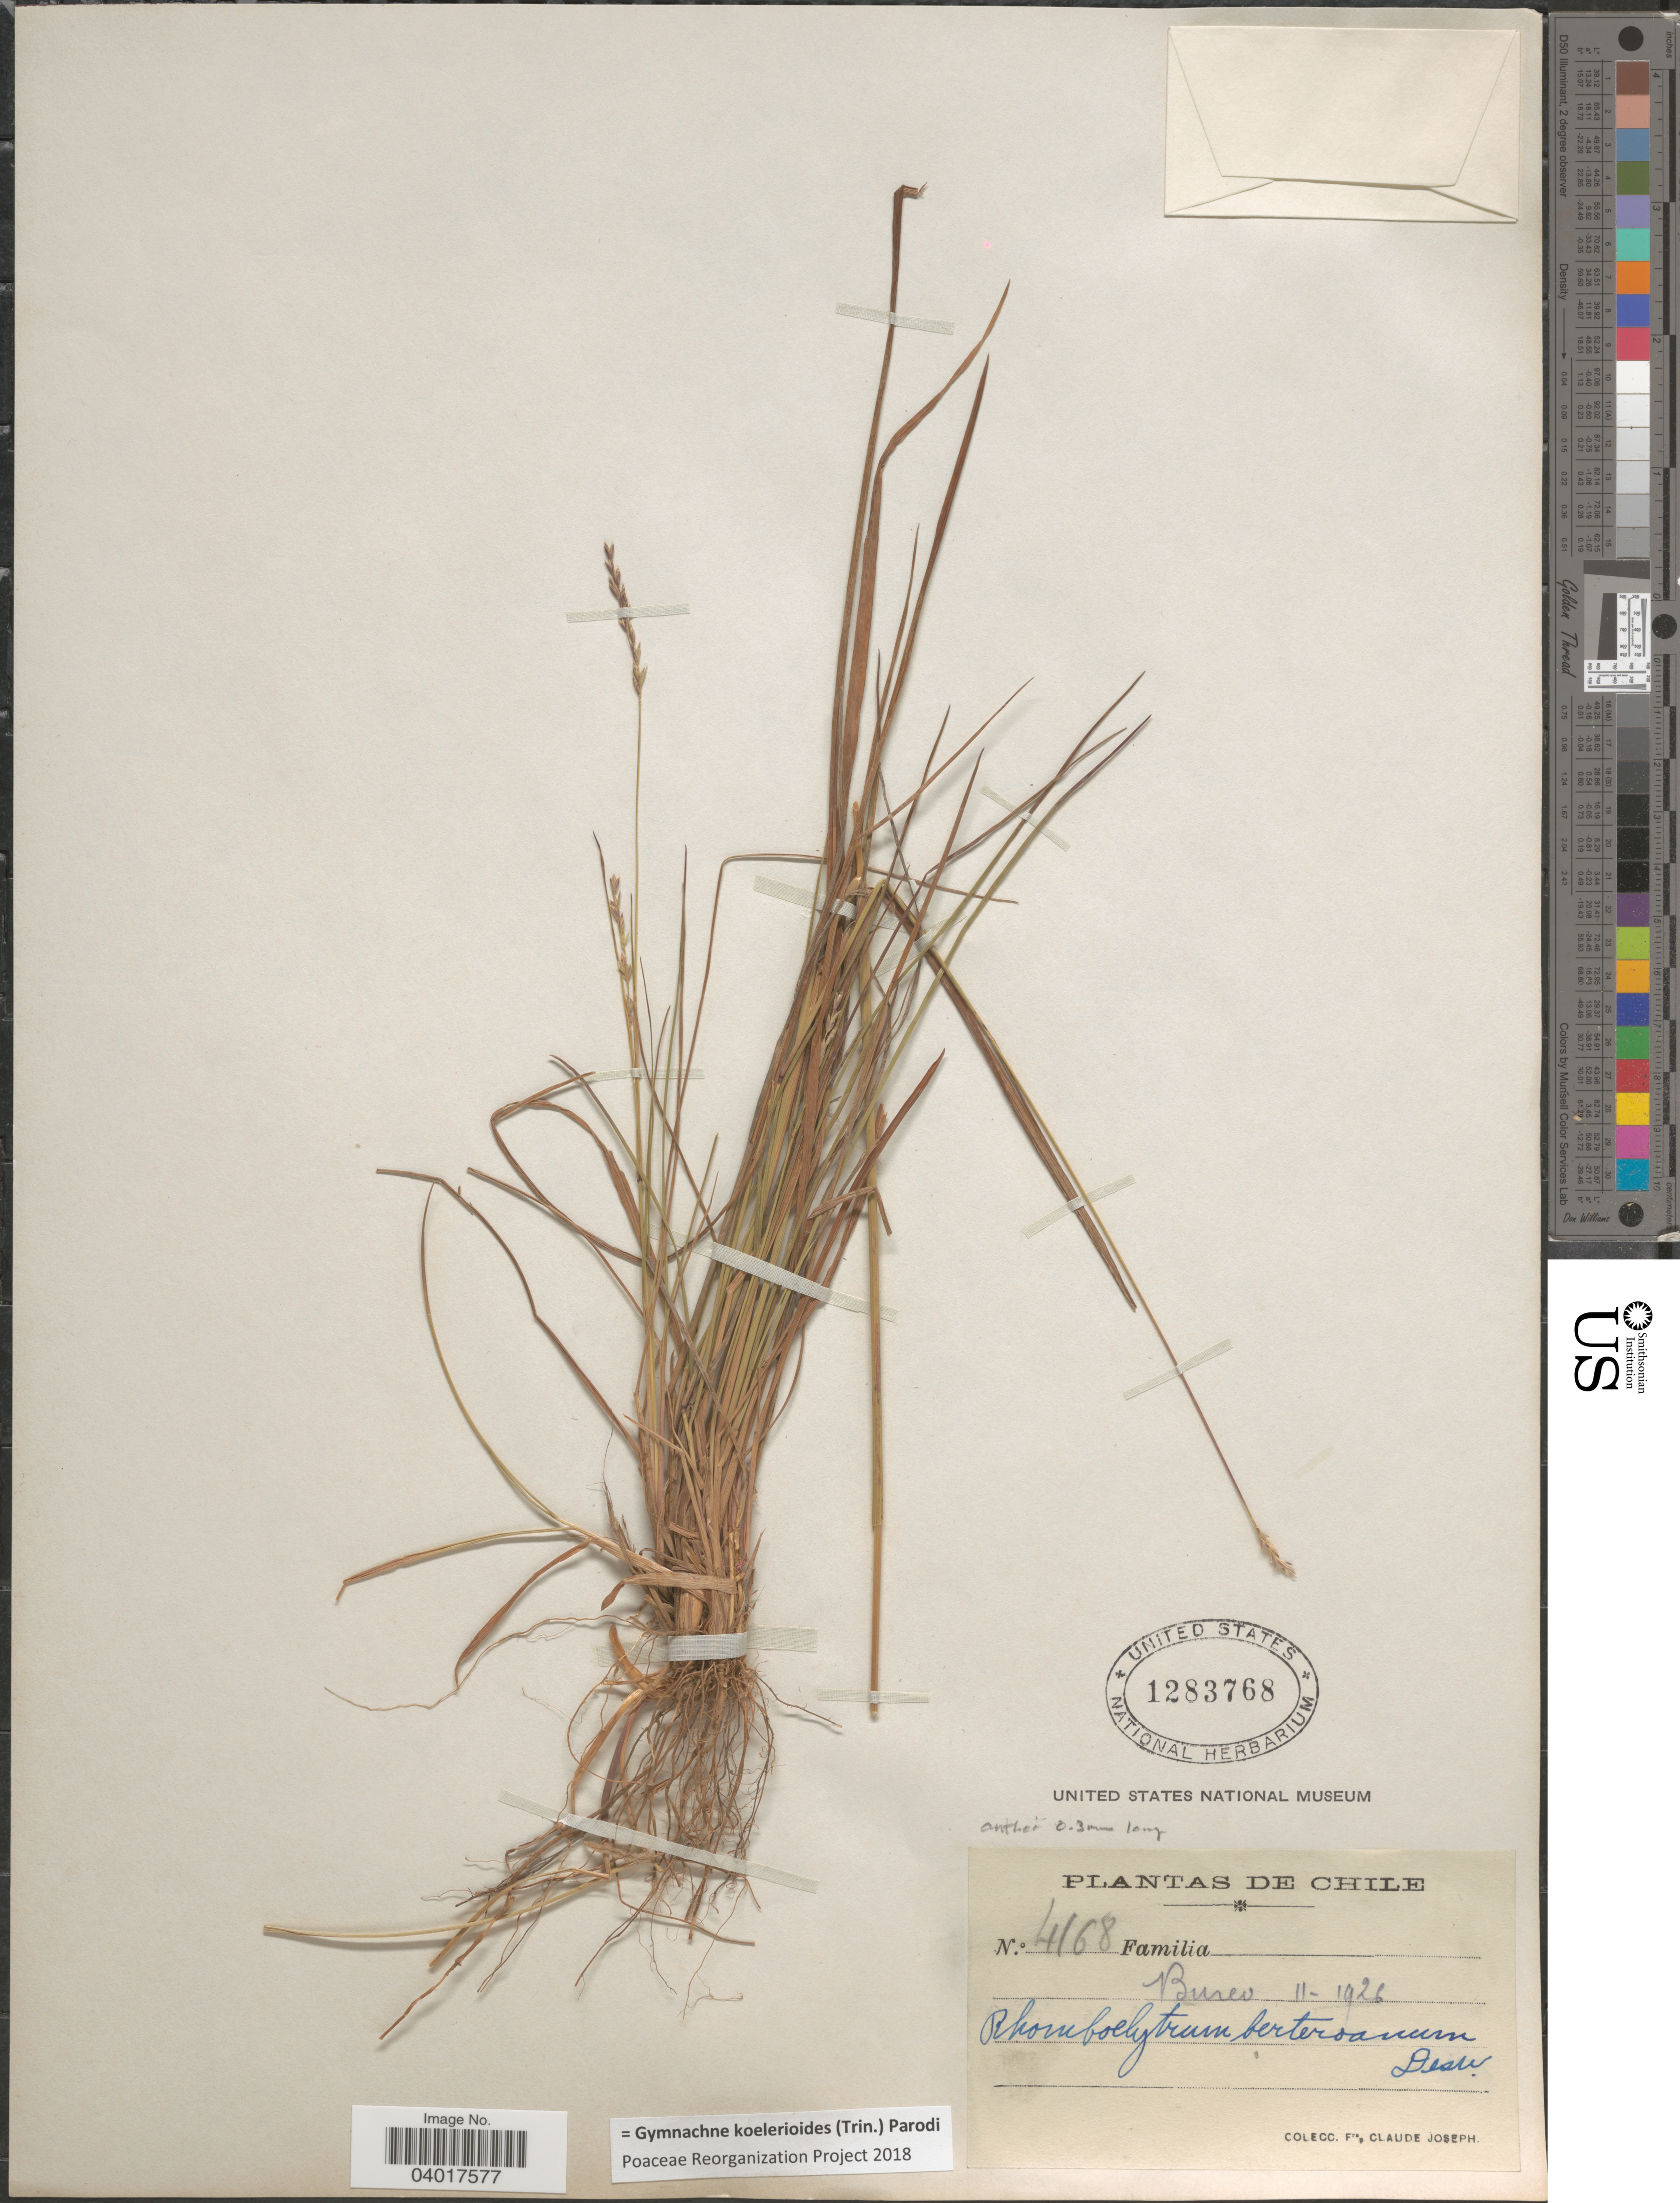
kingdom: Plantae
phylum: Tracheophyta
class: Liliopsida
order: Poales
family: Poaceae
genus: Rhombolytrum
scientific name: Rhombolytrum koelerioides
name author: (Trin.) L.N. Silva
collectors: Bro. Claude-Joseph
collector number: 4168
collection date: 1926-11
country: Chile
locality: Bureo.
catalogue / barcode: US 1283768